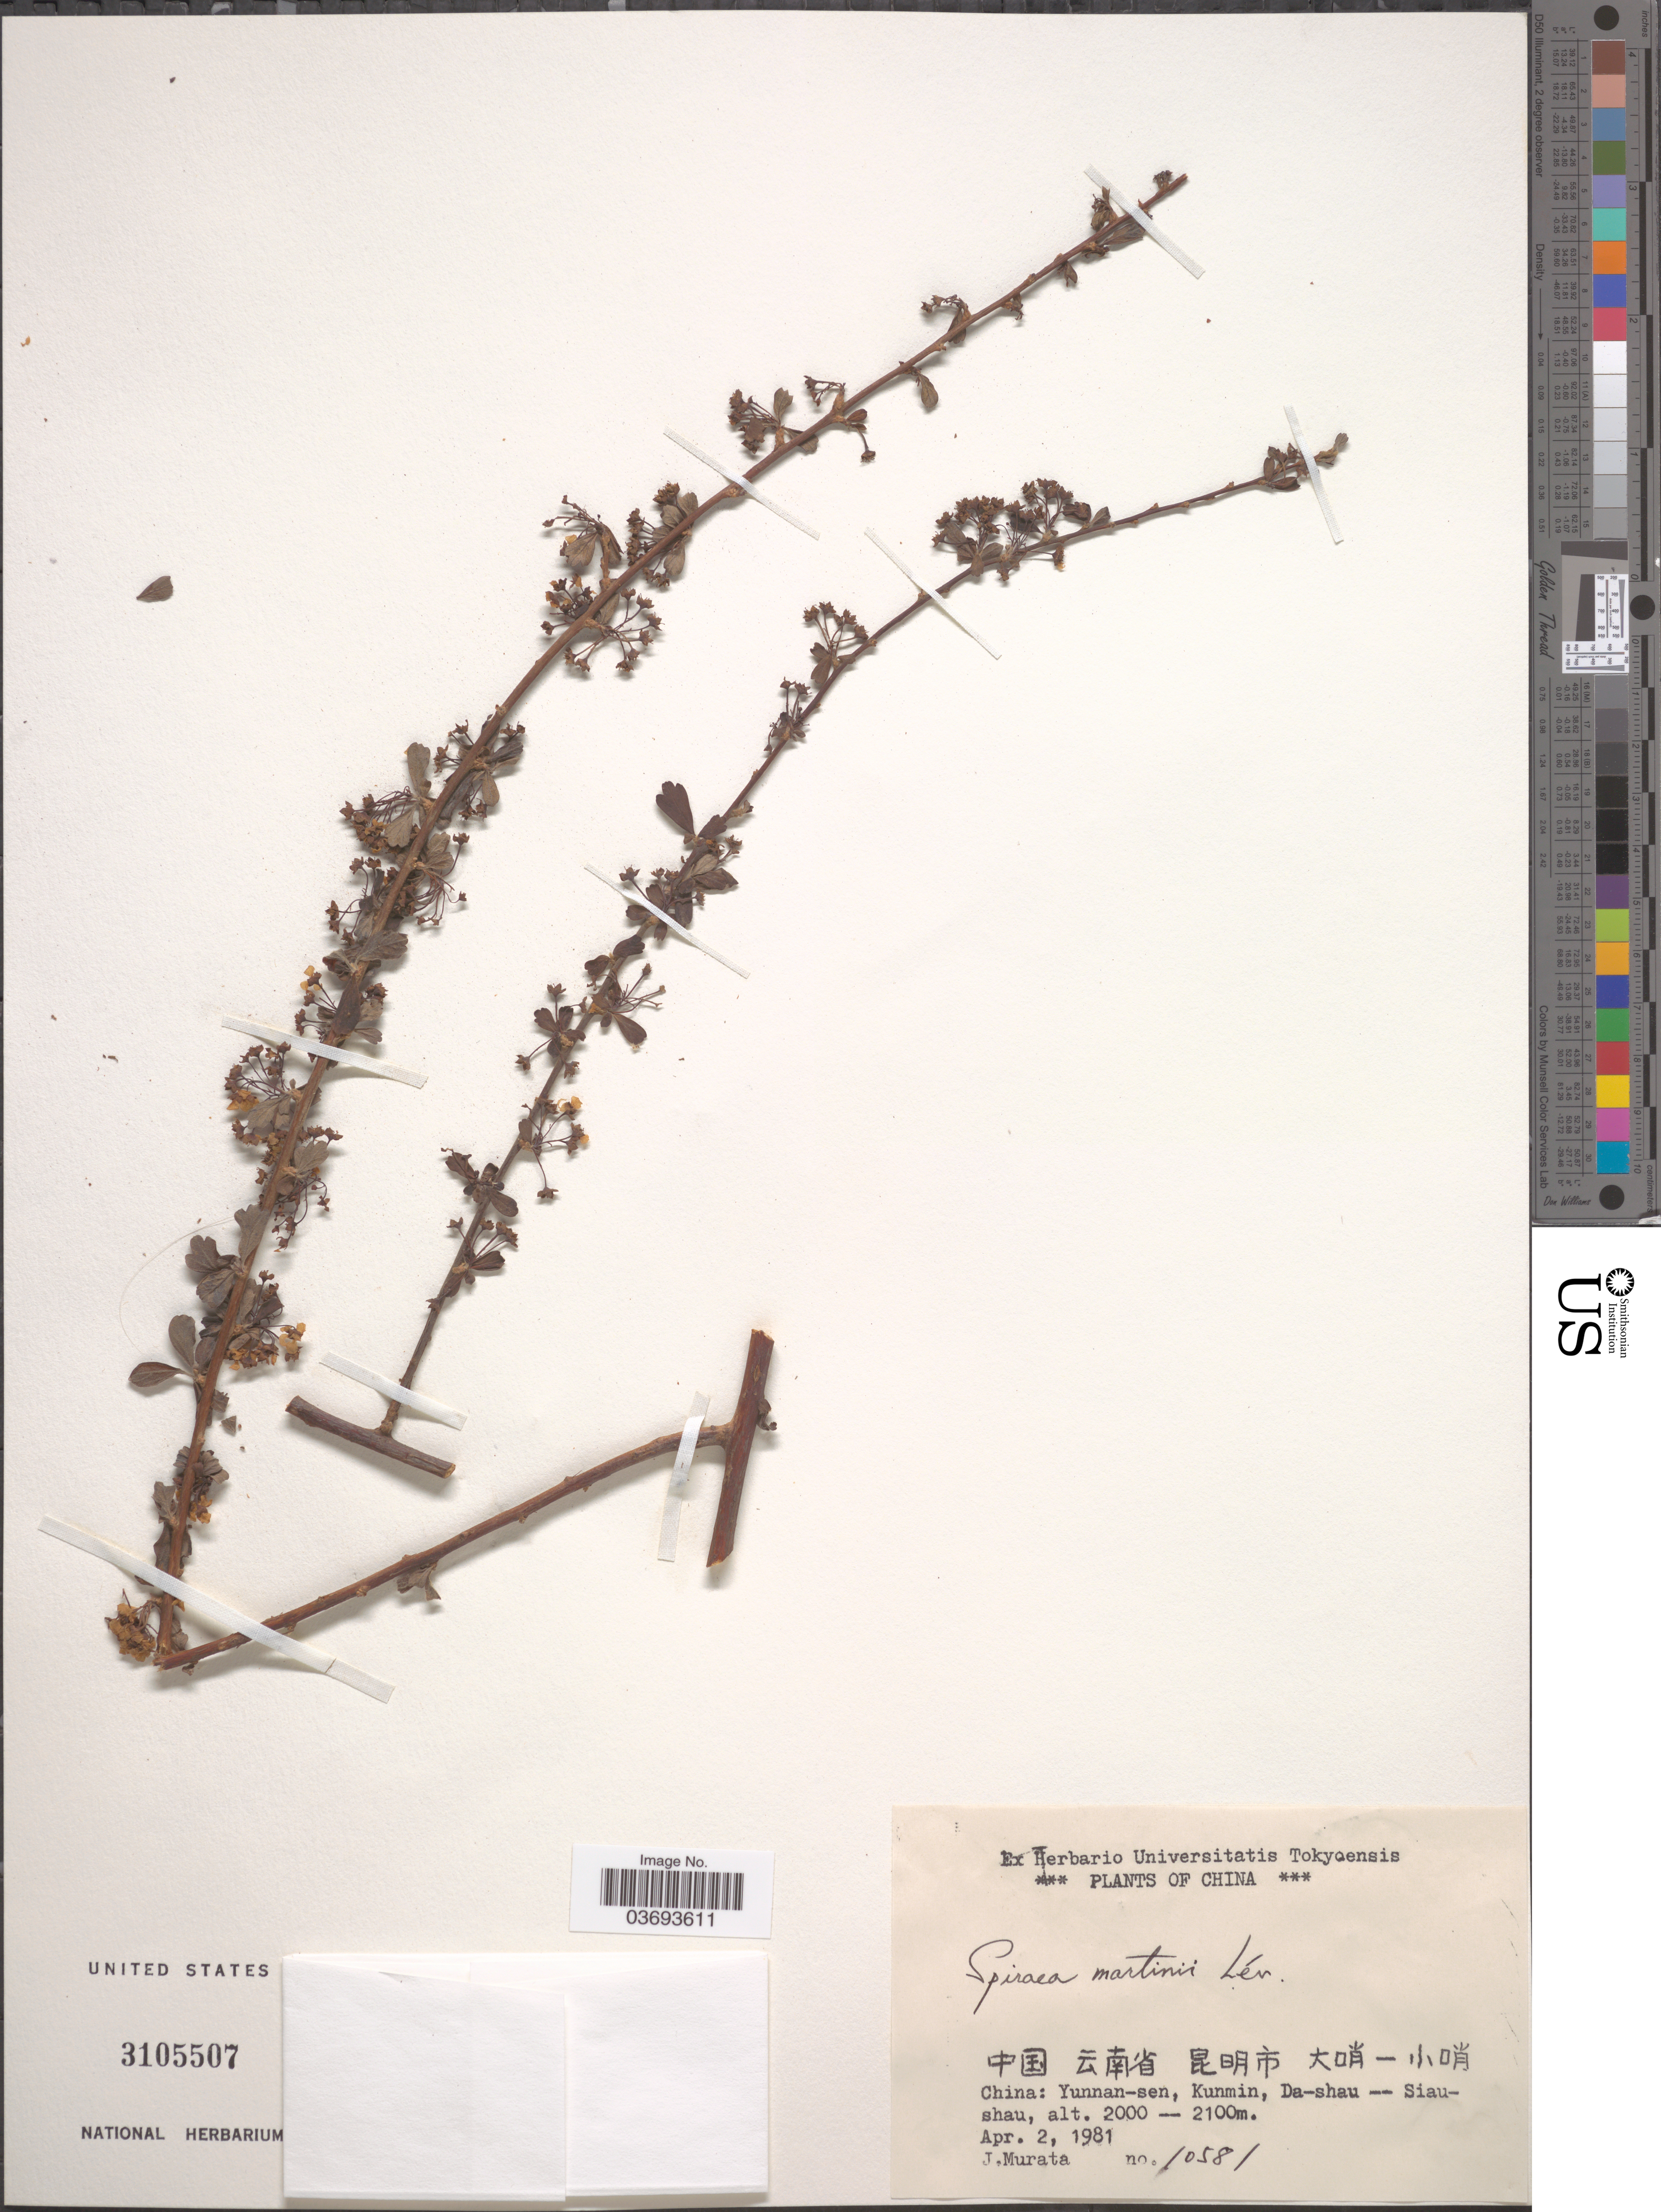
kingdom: Plantae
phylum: Tracheophyta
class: Magnoliopsida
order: Rosales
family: Rosaceae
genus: Spiraea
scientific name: Spiraea martinii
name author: H. Lév.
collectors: J. Murata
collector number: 10581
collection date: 1981-04-02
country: China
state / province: Yunnan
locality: Yunnan-sen, Kunmin, Da-shau -- Siau-shau.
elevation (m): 2000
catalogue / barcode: US 3105507